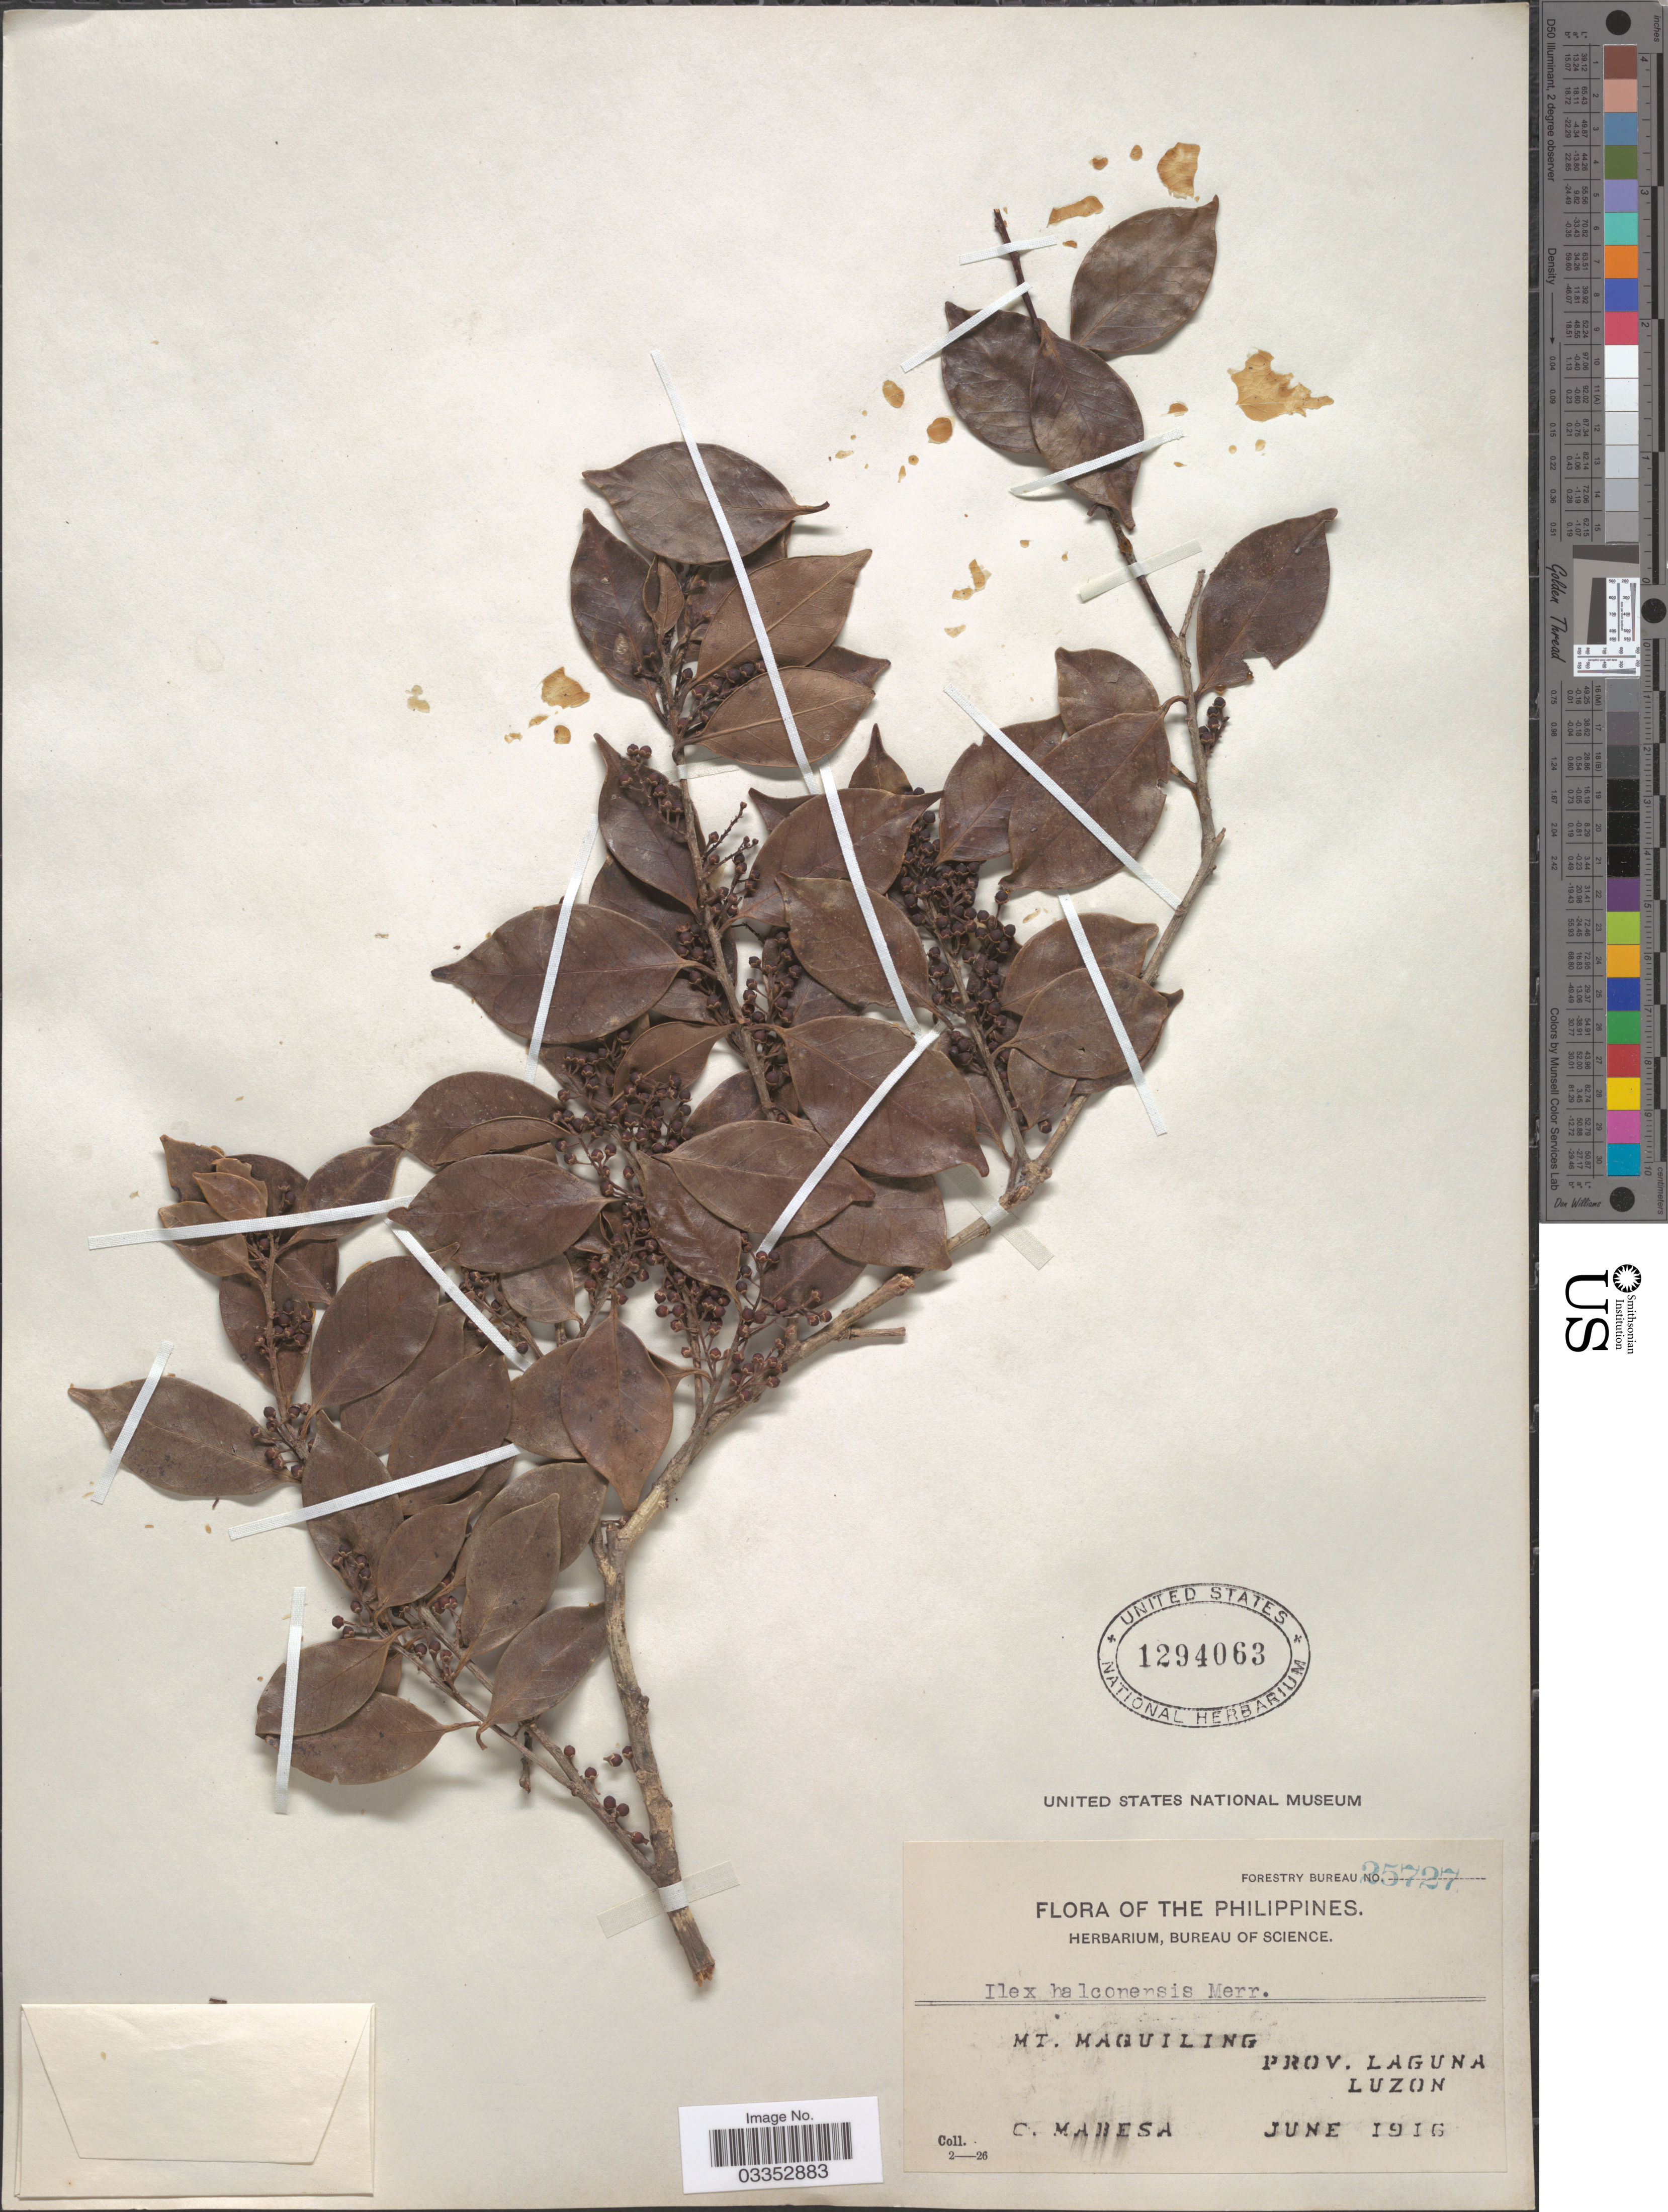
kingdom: Plantae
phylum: Tracheophyta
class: Magnoliopsida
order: Aquifoliales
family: Aquifoliaceae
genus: Ilex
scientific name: Ilex halconensis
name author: Merr.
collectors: C. Mabesa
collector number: Forestry Bureau 25727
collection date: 1916-06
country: Philippines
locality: Mt. Maquiling, Prov. Laguna, Luzon.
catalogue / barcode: US 1294063